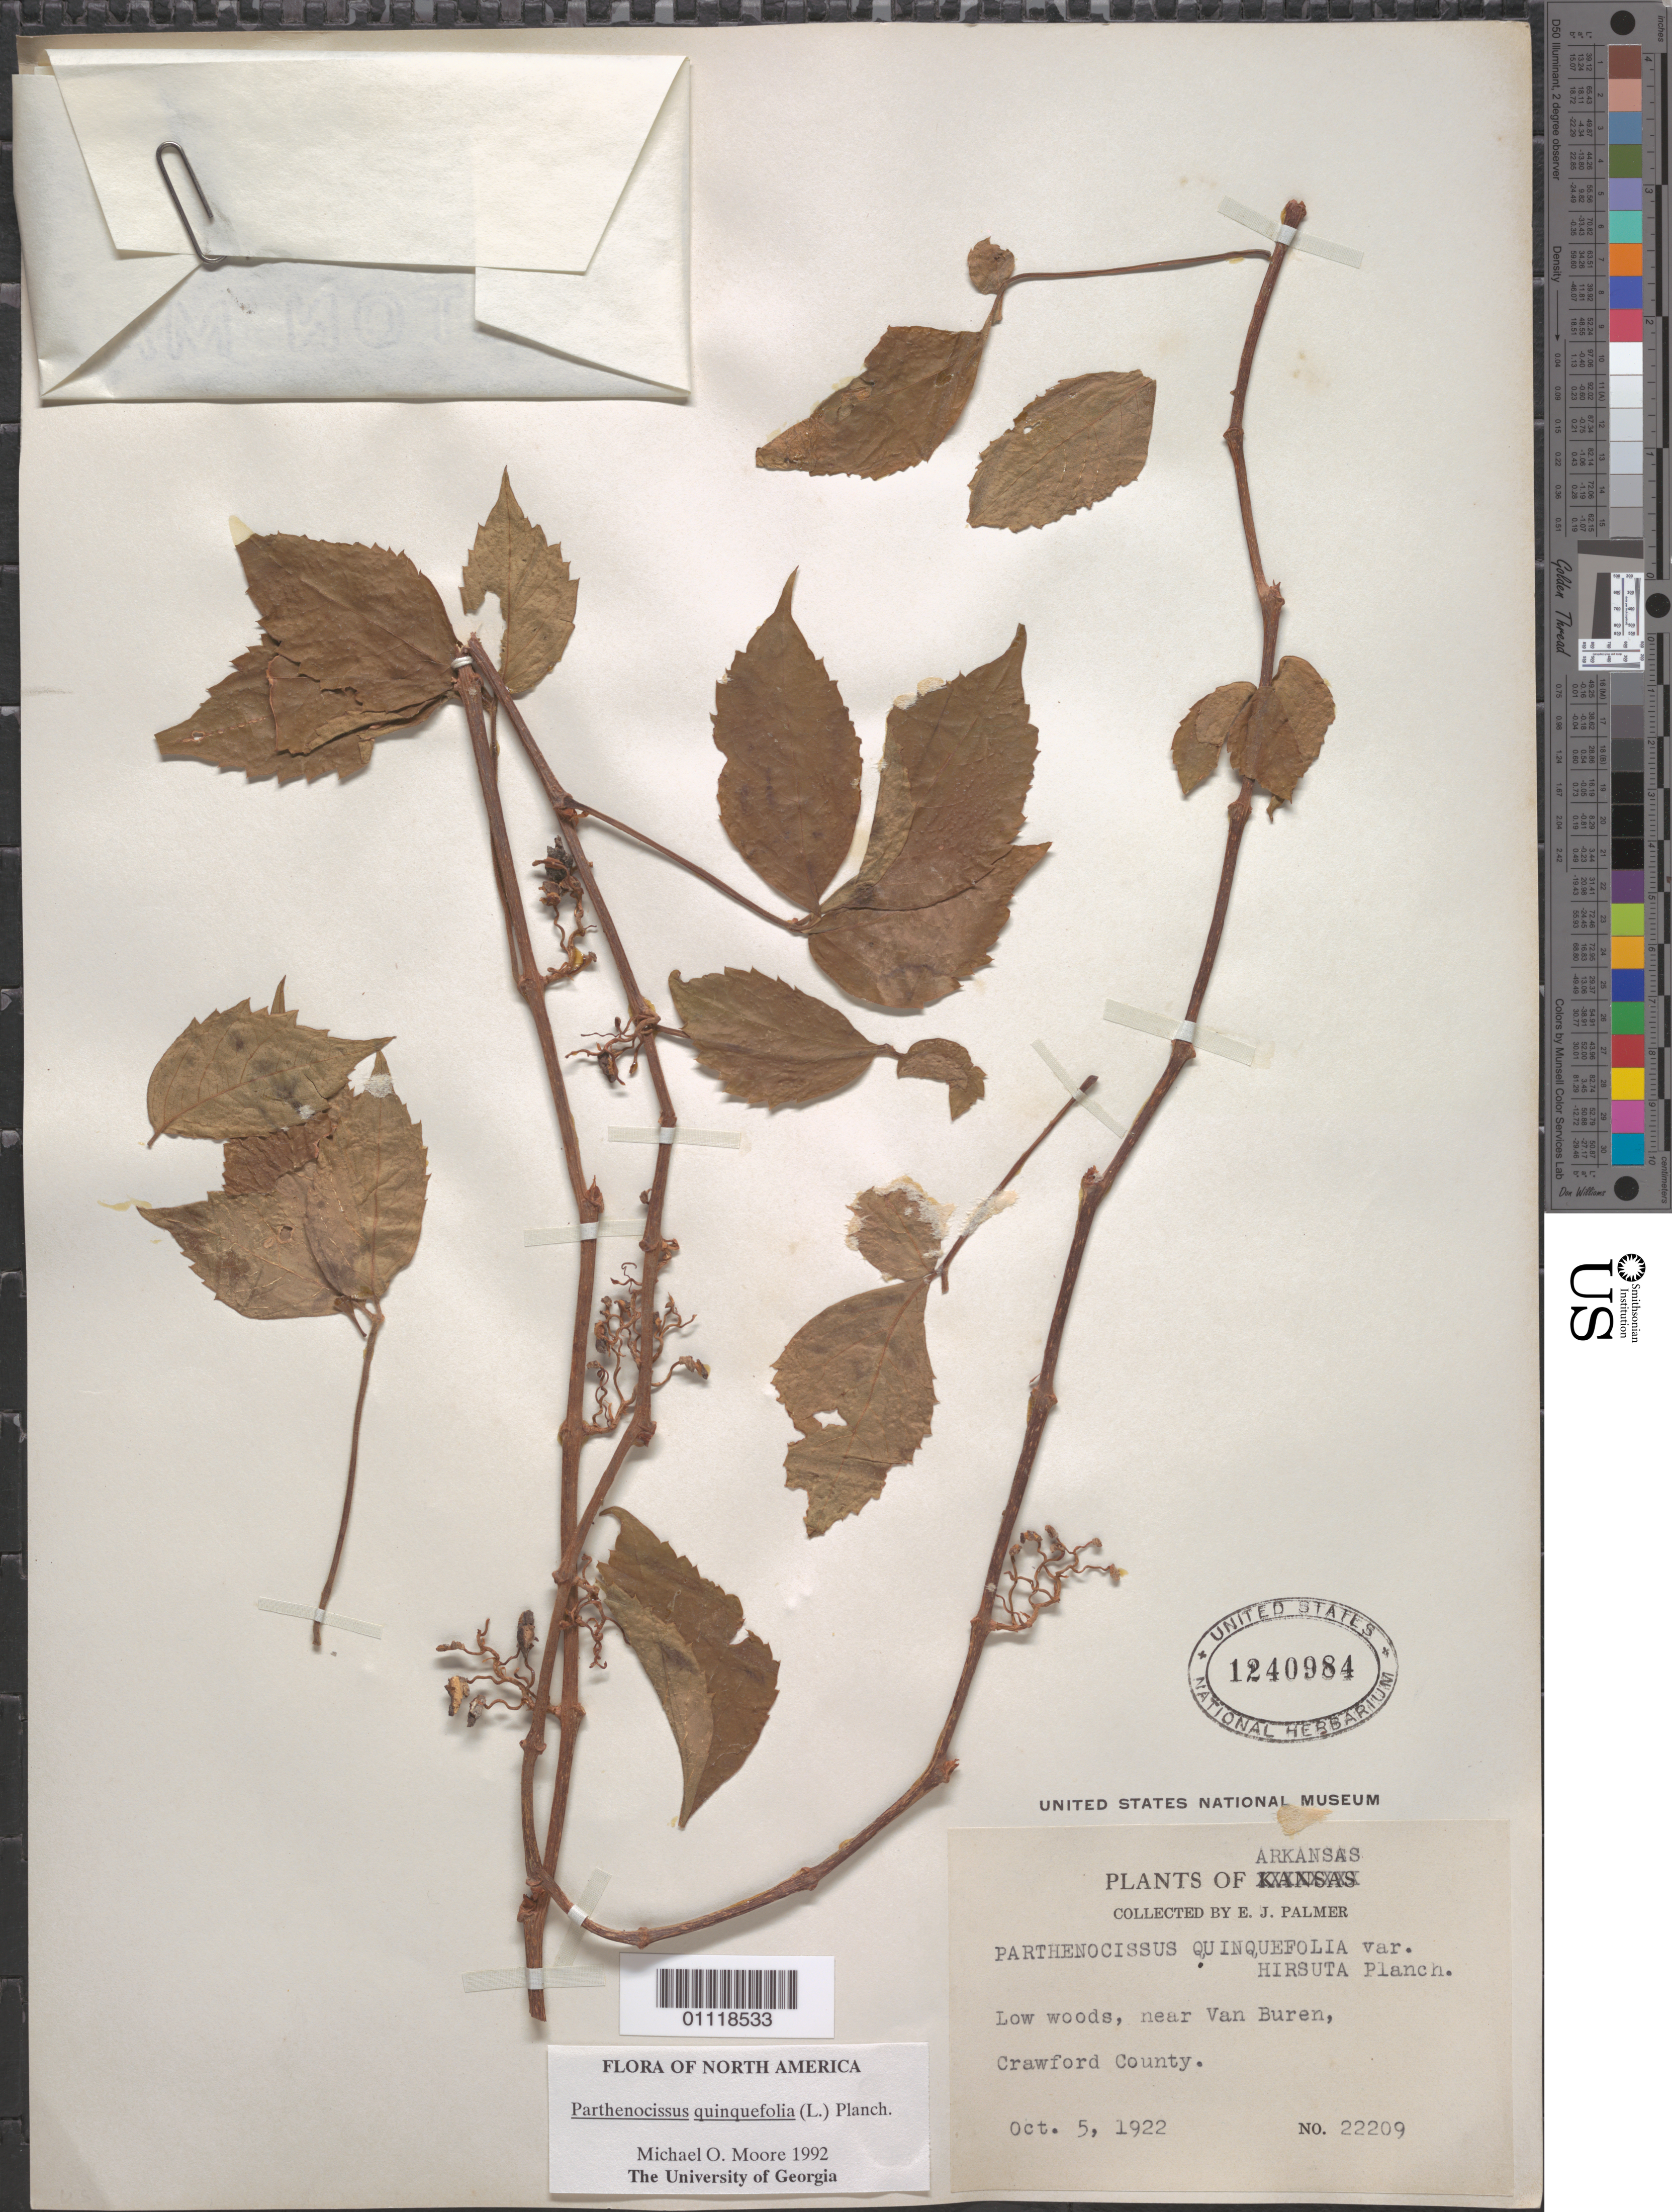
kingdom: Plantae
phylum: Tracheophyta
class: Magnoliopsida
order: Vitales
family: Vitaceae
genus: Parthenocissus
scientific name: Parthenocissus quinquefolia var. hirsuta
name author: (Pursh) Planch.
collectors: E. J. Palmer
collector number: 22209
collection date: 1922-10-05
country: United States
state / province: Arkansas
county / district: Crawford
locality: Near Van Buren.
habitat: Low woods.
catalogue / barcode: US 1240984